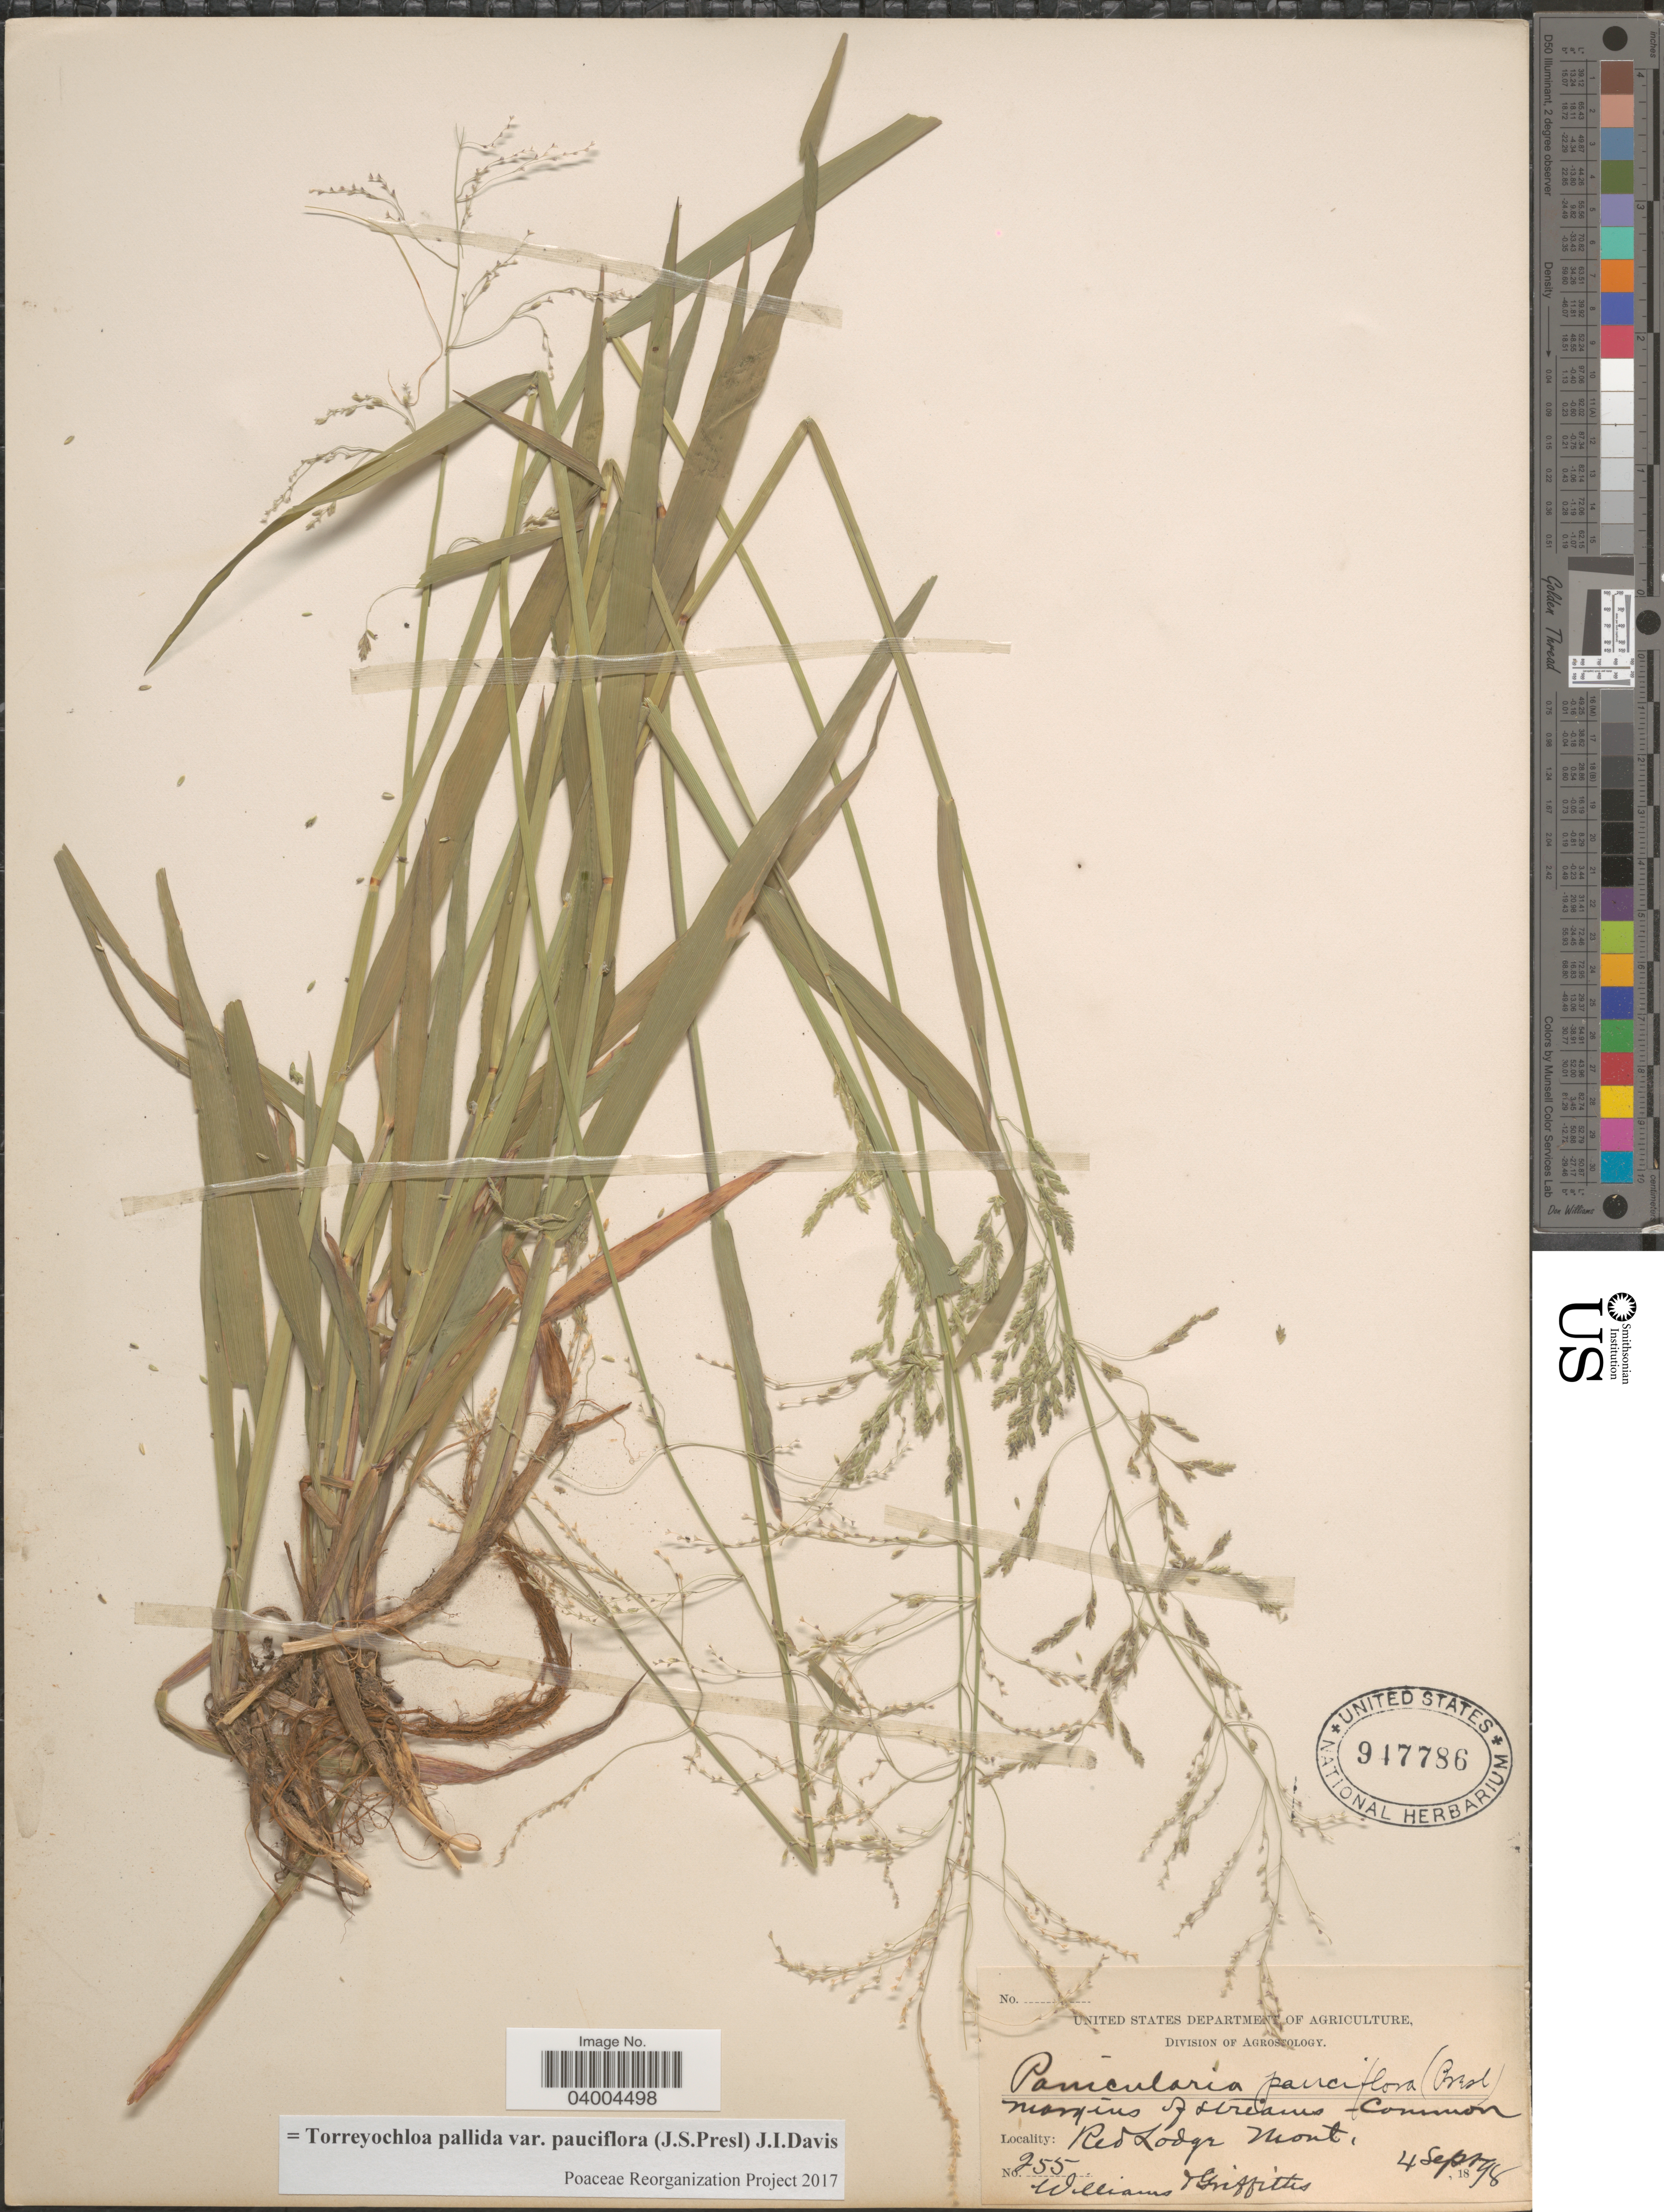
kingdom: Plantae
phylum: Tracheophyta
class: Liliopsida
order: Poales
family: Poaceae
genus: Torreyochloa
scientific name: Torreyochloa pallida var. pauciflora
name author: (J. Presl) J.I. Davis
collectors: -- Williams & -- Griffiths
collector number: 255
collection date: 1898-09-04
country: United States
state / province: Montana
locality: Red Lodge.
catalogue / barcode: US 947786